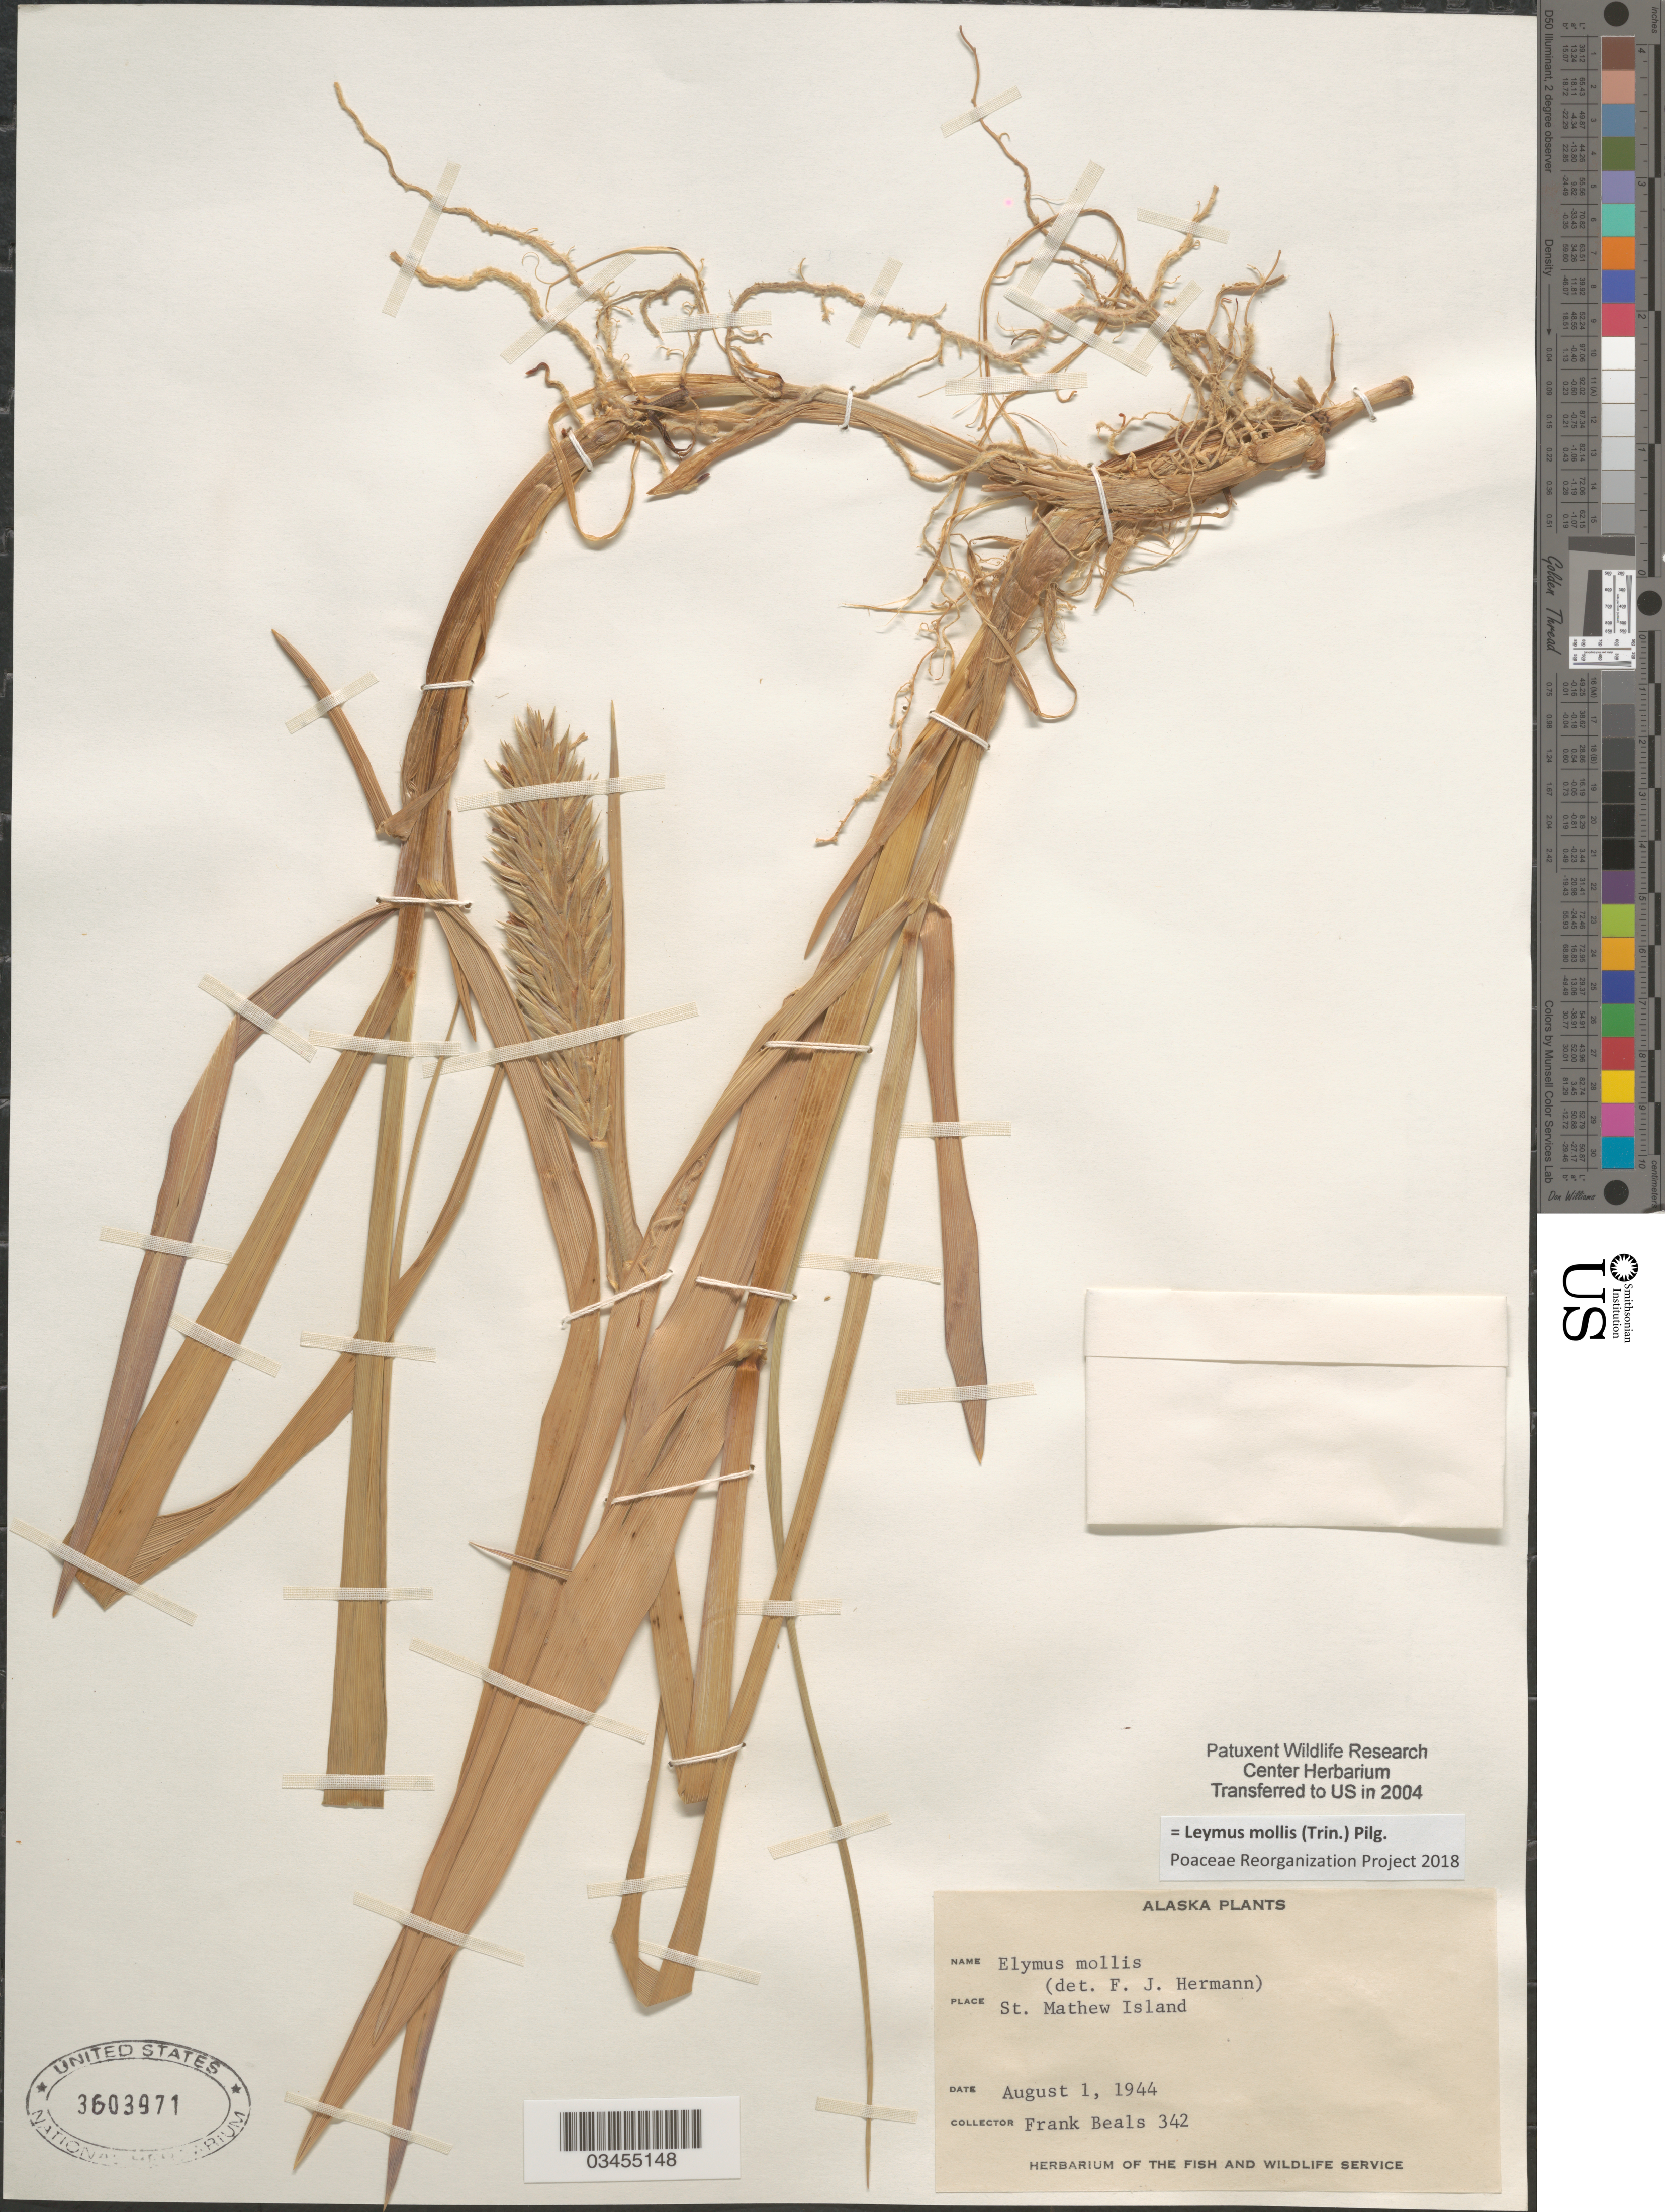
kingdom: Plantae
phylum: Tracheophyta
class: Liliopsida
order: Poales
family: Poaceae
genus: Leymus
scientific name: Leymus mollis subsp. mollis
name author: (Trin.) Pilg.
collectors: F. Beals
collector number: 342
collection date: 1944-08-01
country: United States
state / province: Alaska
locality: St. Mathew Island.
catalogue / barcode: US 3603971